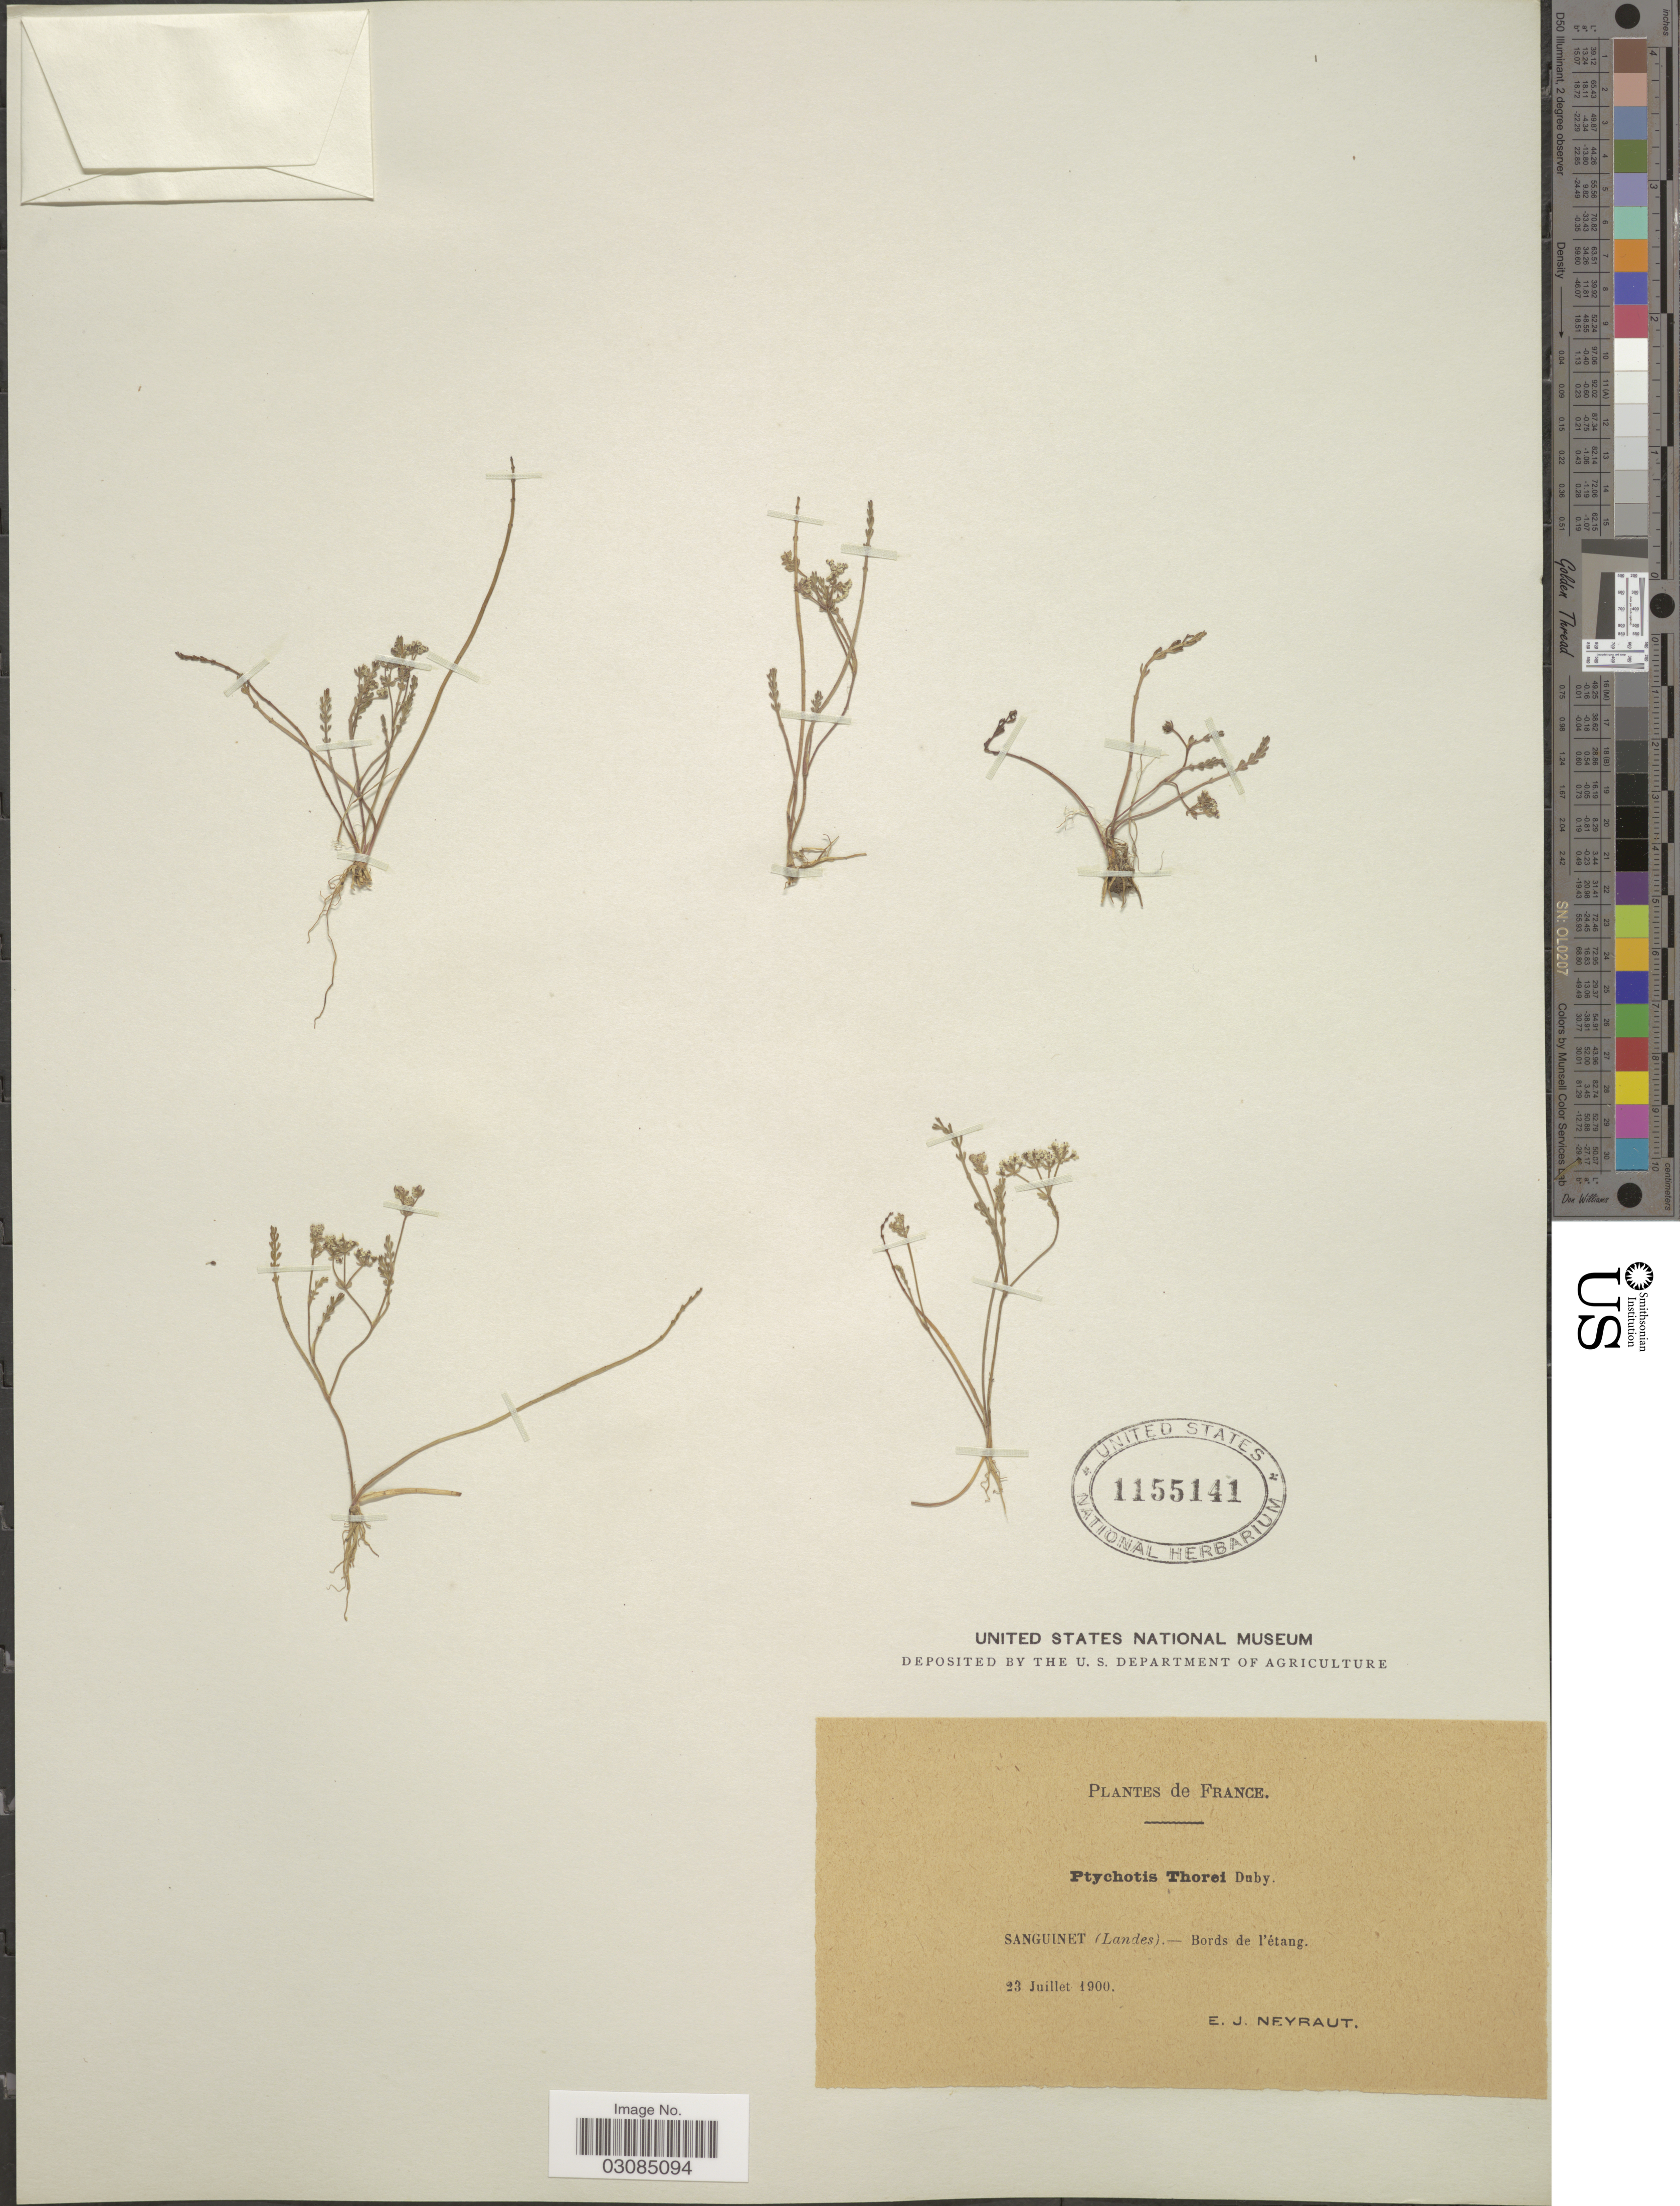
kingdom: Plantae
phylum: Tracheophyta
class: Magnoliopsida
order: Apiales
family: Apiaceae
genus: Ptychotis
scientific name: Ptychotis thorei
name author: Gren. & Godr.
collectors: E. Neyraut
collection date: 1900-07-23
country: France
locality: Sanguinet (Landes). - Bords de l'etang.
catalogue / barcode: US 1155141